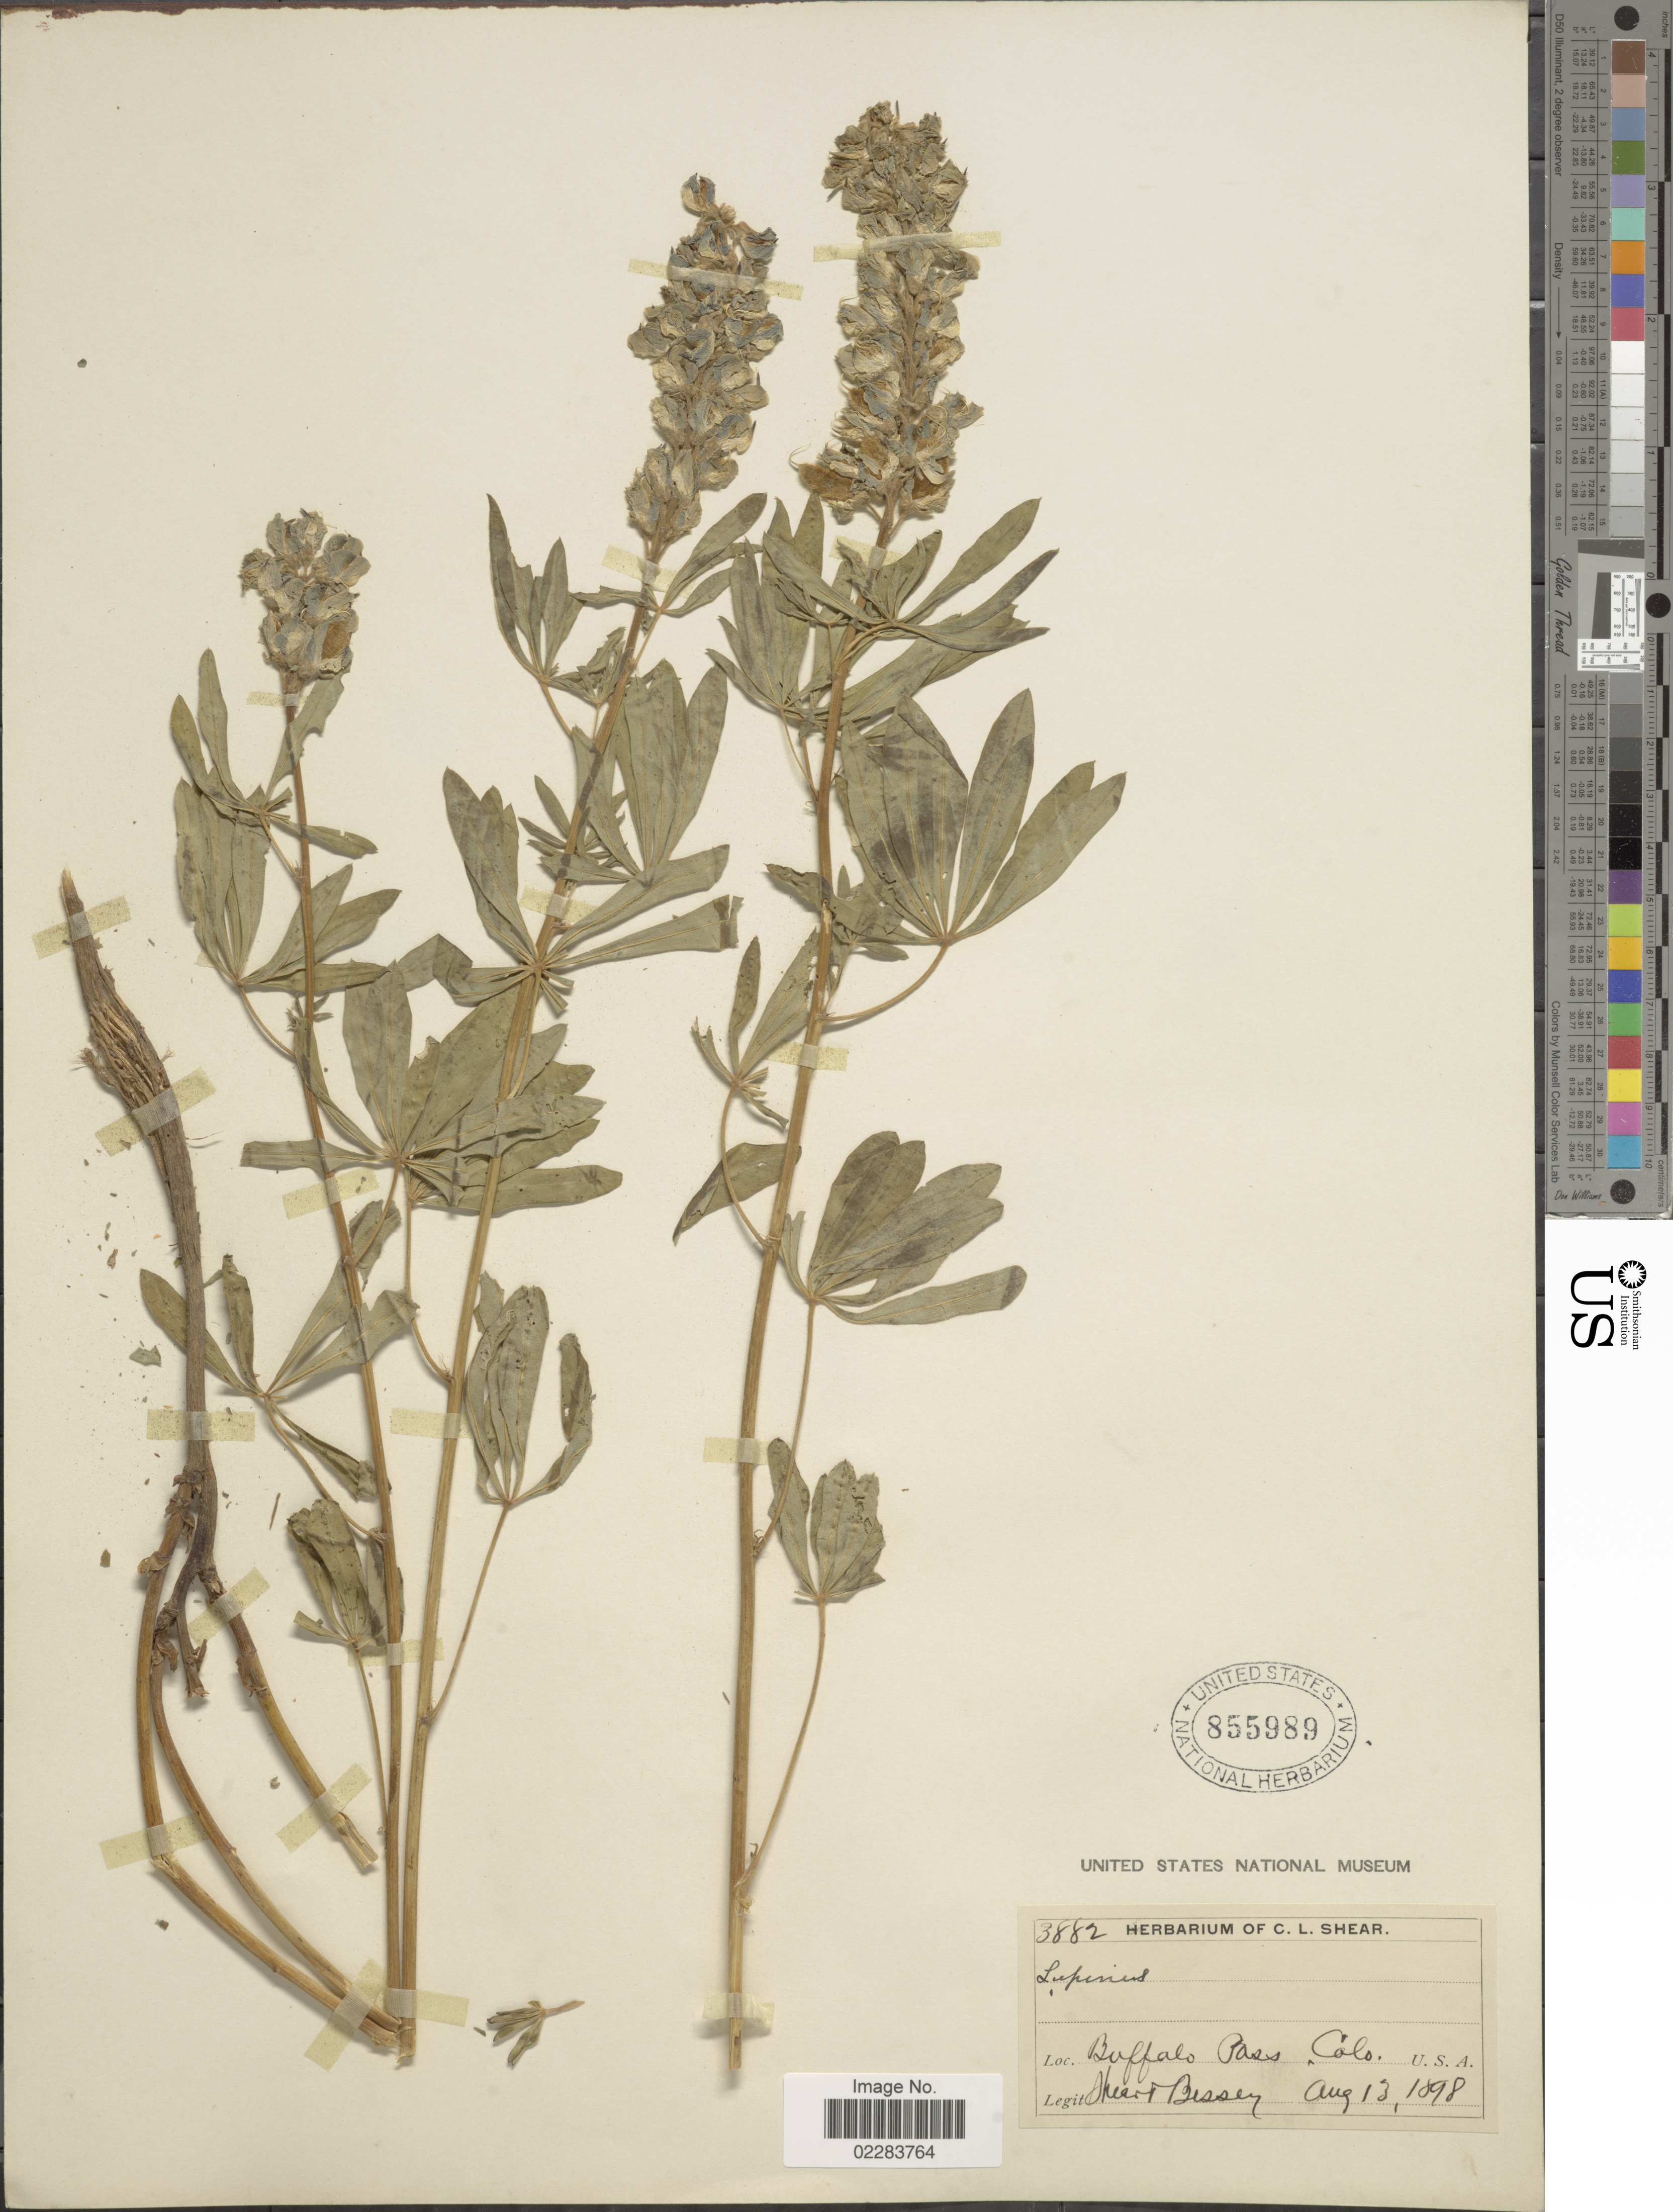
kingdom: Plantae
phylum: Tracheophyta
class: Magnoliopsida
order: Fabales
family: Fabaceae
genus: Lupinus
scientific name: Lupinus alpestris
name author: A. Nelson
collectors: -- Shear & -. Bessey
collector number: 3882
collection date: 1898-08-13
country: United States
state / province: Colorado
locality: Buffalo Pass, Colo. U.S.A.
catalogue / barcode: US 855989